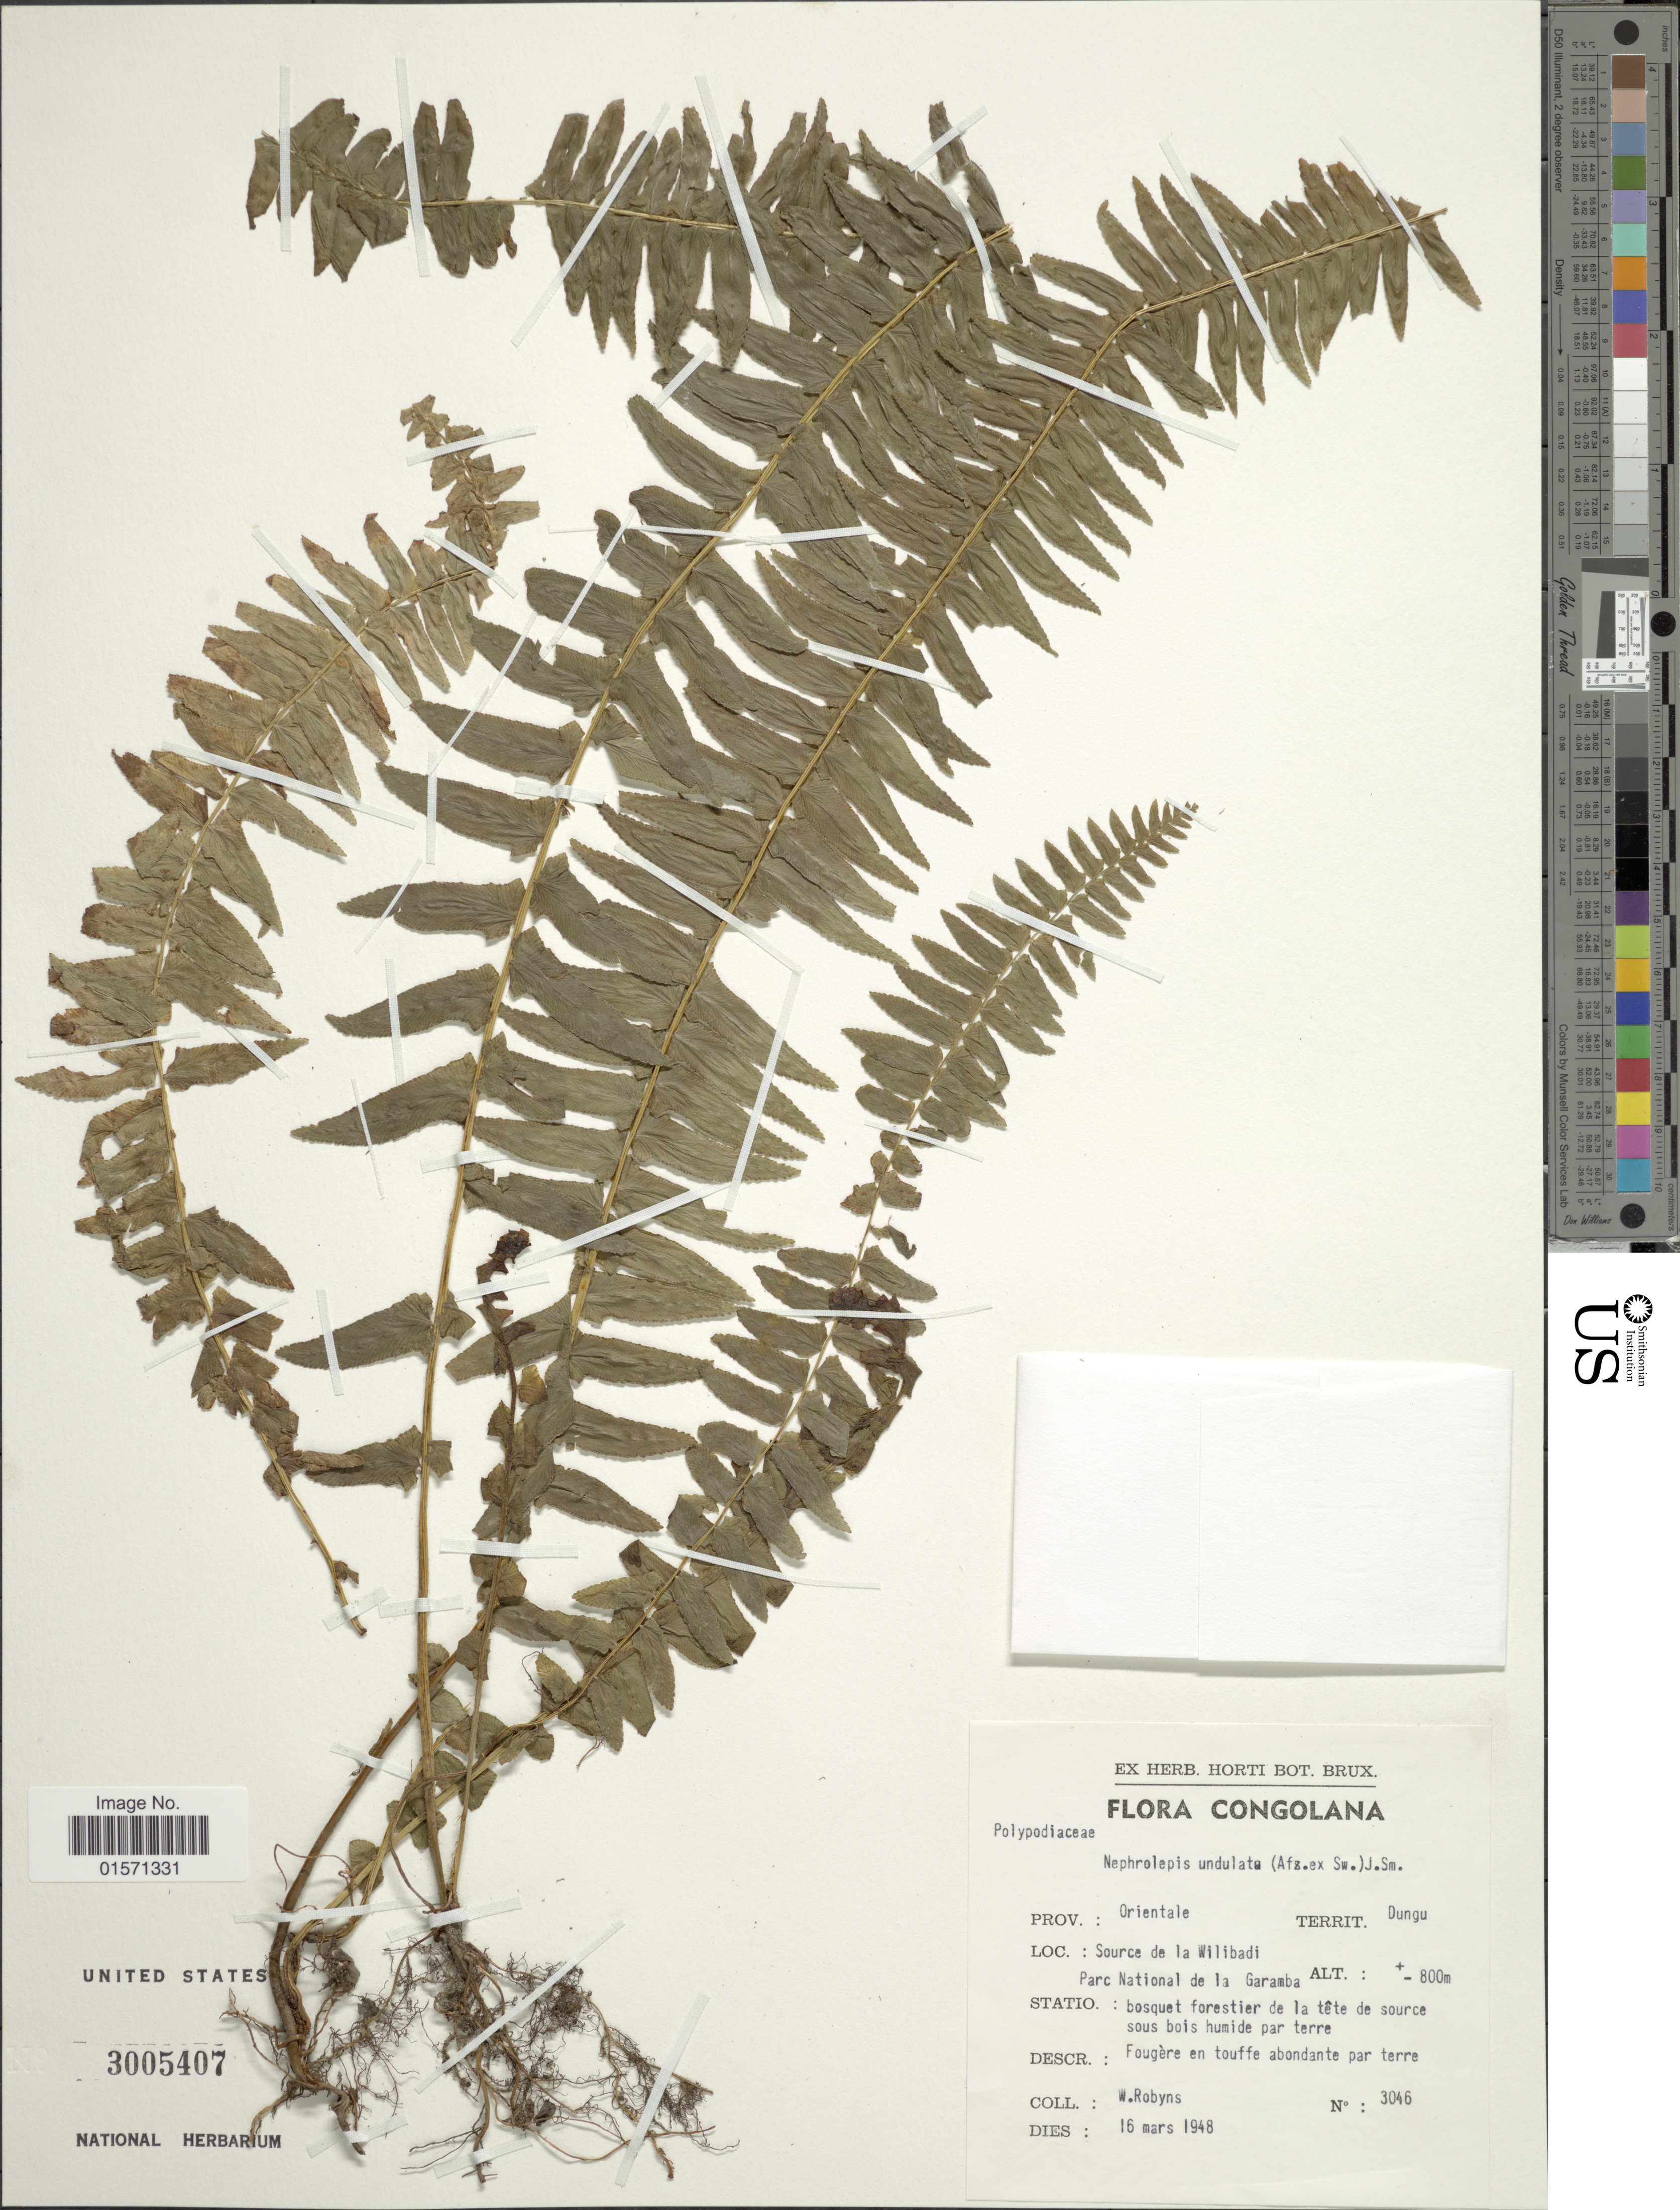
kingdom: Plantae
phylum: Tracheophyta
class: Polypodiopsida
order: Polypodiales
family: Nephrolepidaceae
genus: Nephrolepis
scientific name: Nephrolepis undulata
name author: J. Sm.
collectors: W. Robyns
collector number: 3046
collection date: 1948-03-16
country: Congo, Democratic Republic of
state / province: Haut-Uele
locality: Congolana. Territ. Dungu. Source de la Wilibadi Parc National de la Garamba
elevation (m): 800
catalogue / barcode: US 3005407